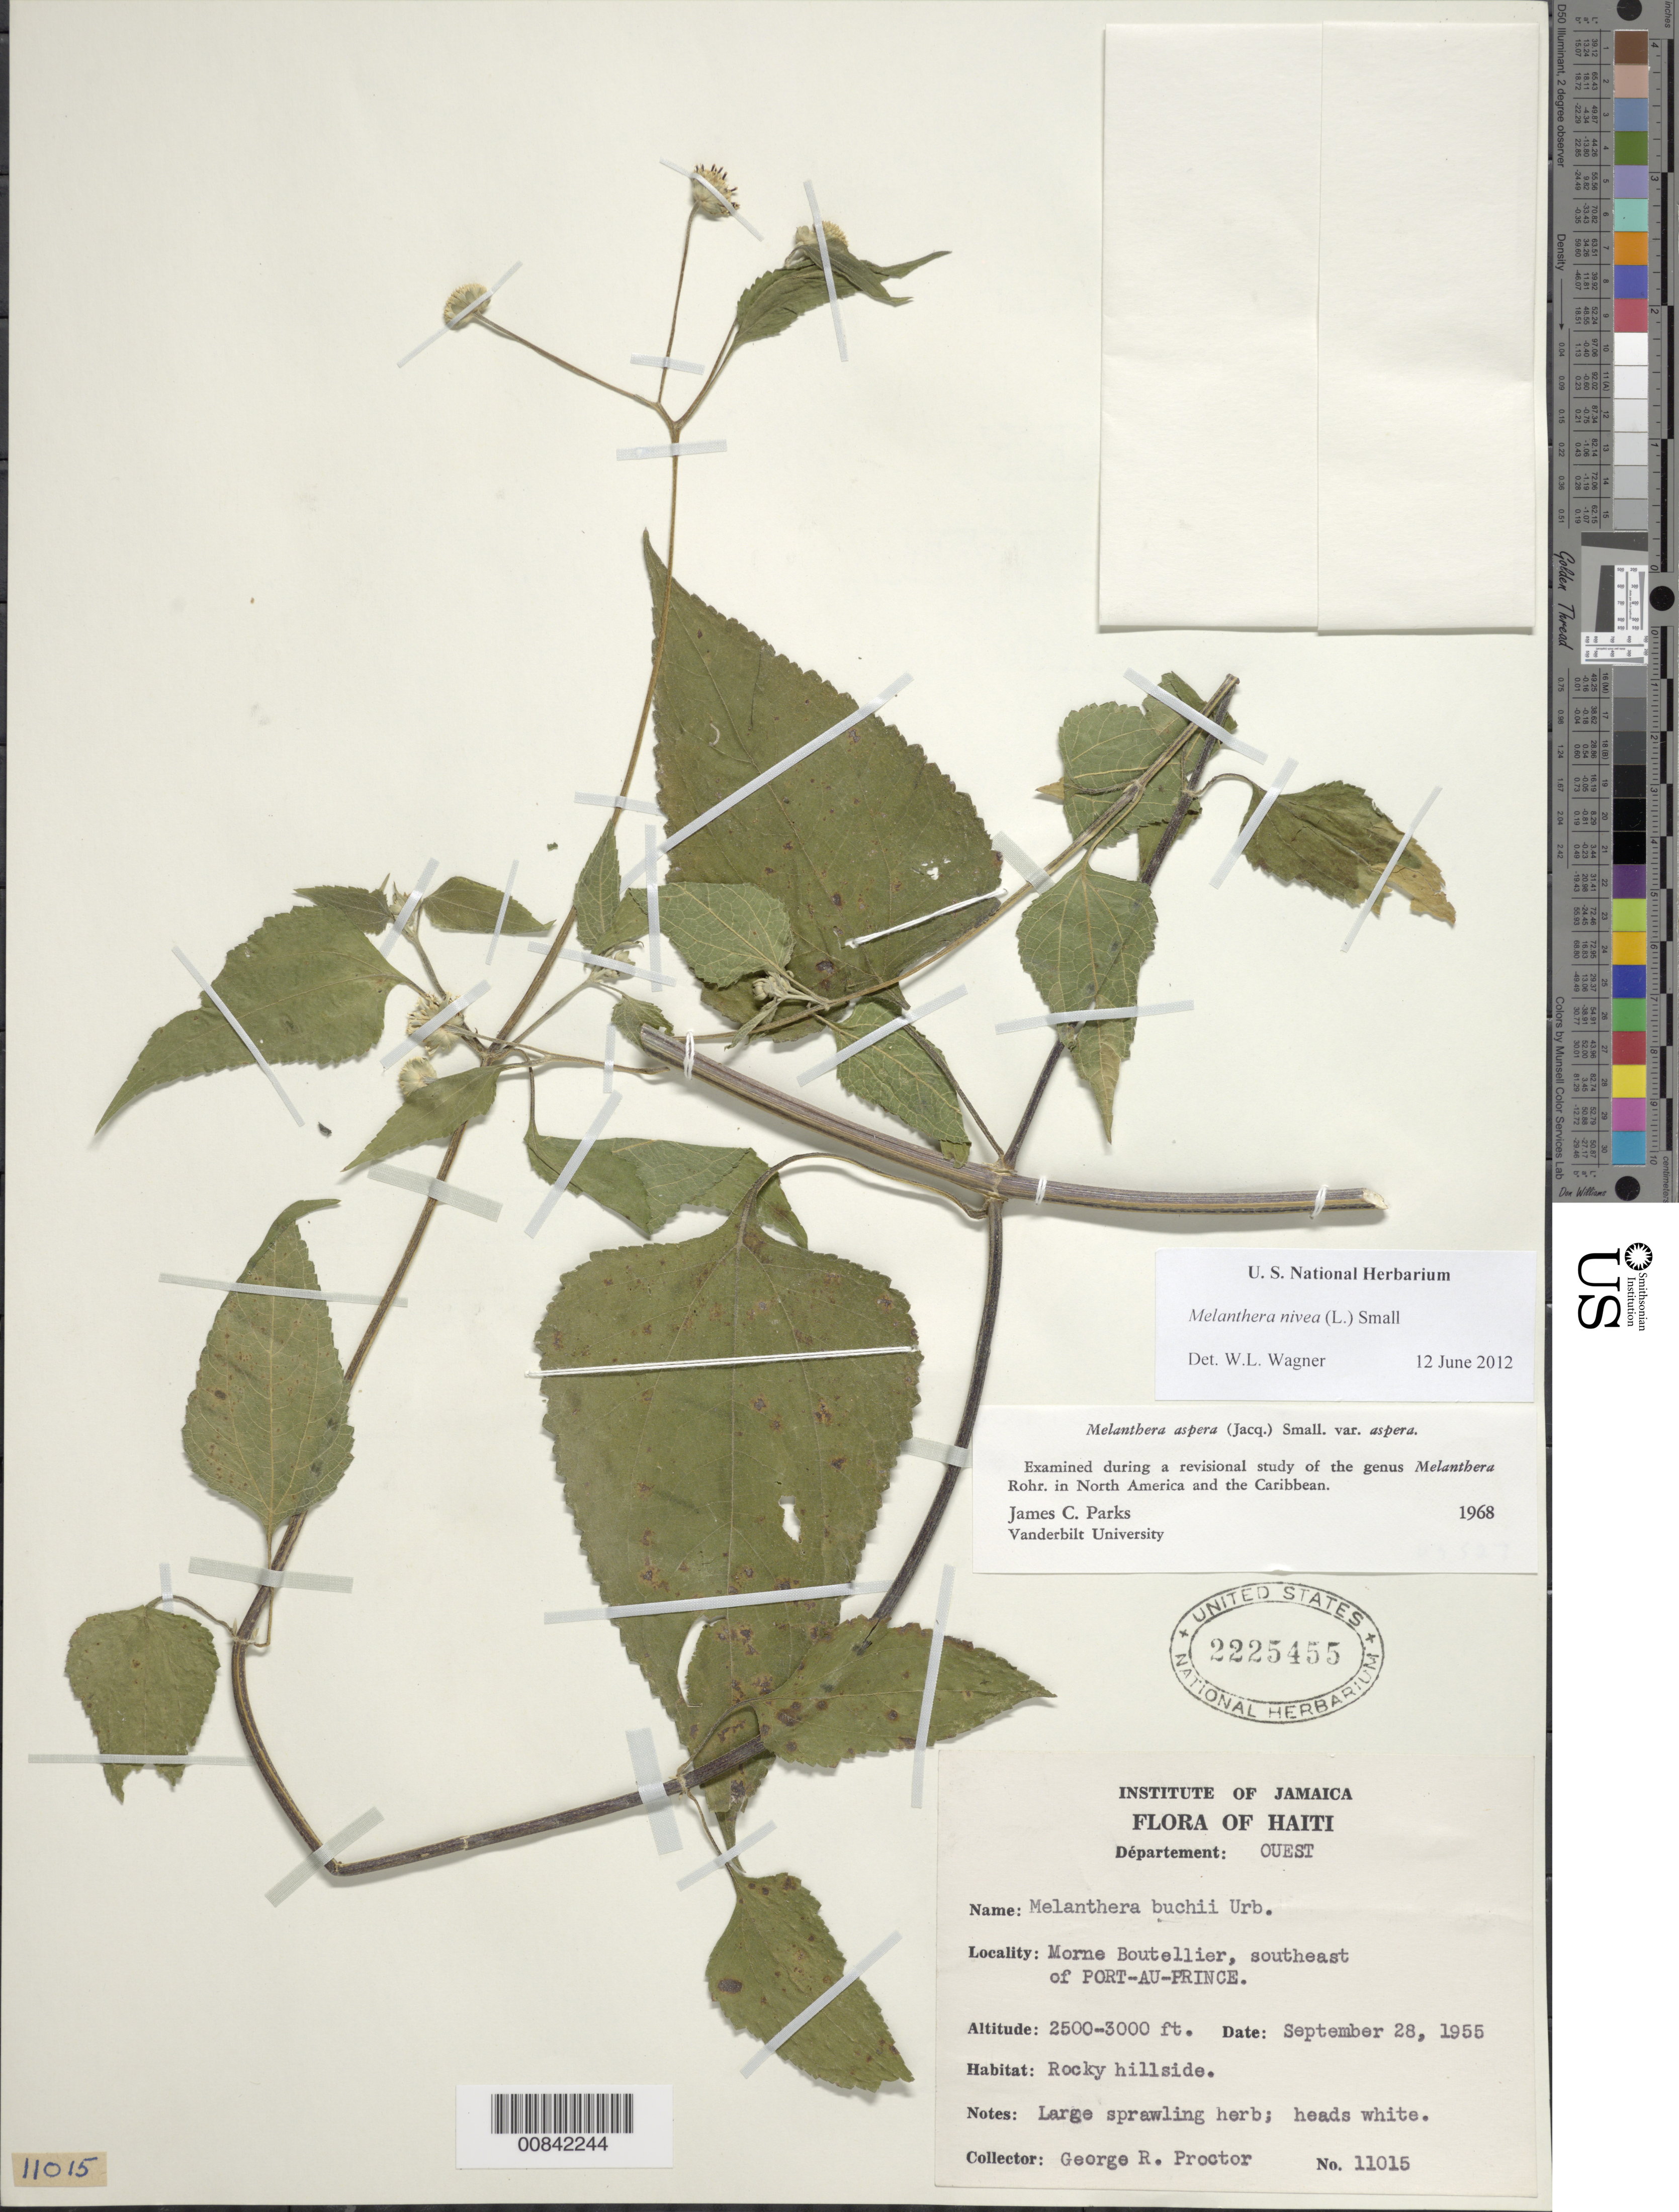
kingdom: Plantae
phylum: Tracheophyta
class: Magnoliopsida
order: Asterales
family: Asteraceae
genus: Melanthera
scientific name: Melanthera nivea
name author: (L.) Small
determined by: Parks, J. C.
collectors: G. R. Proctor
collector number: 11015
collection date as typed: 28 Sep 1955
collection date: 1955-09-28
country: Haiti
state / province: Ouest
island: Hispaniola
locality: Morne Boutellier, SE of Port-au-Prince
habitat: Rocky hillside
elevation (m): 762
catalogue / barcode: US 2225455